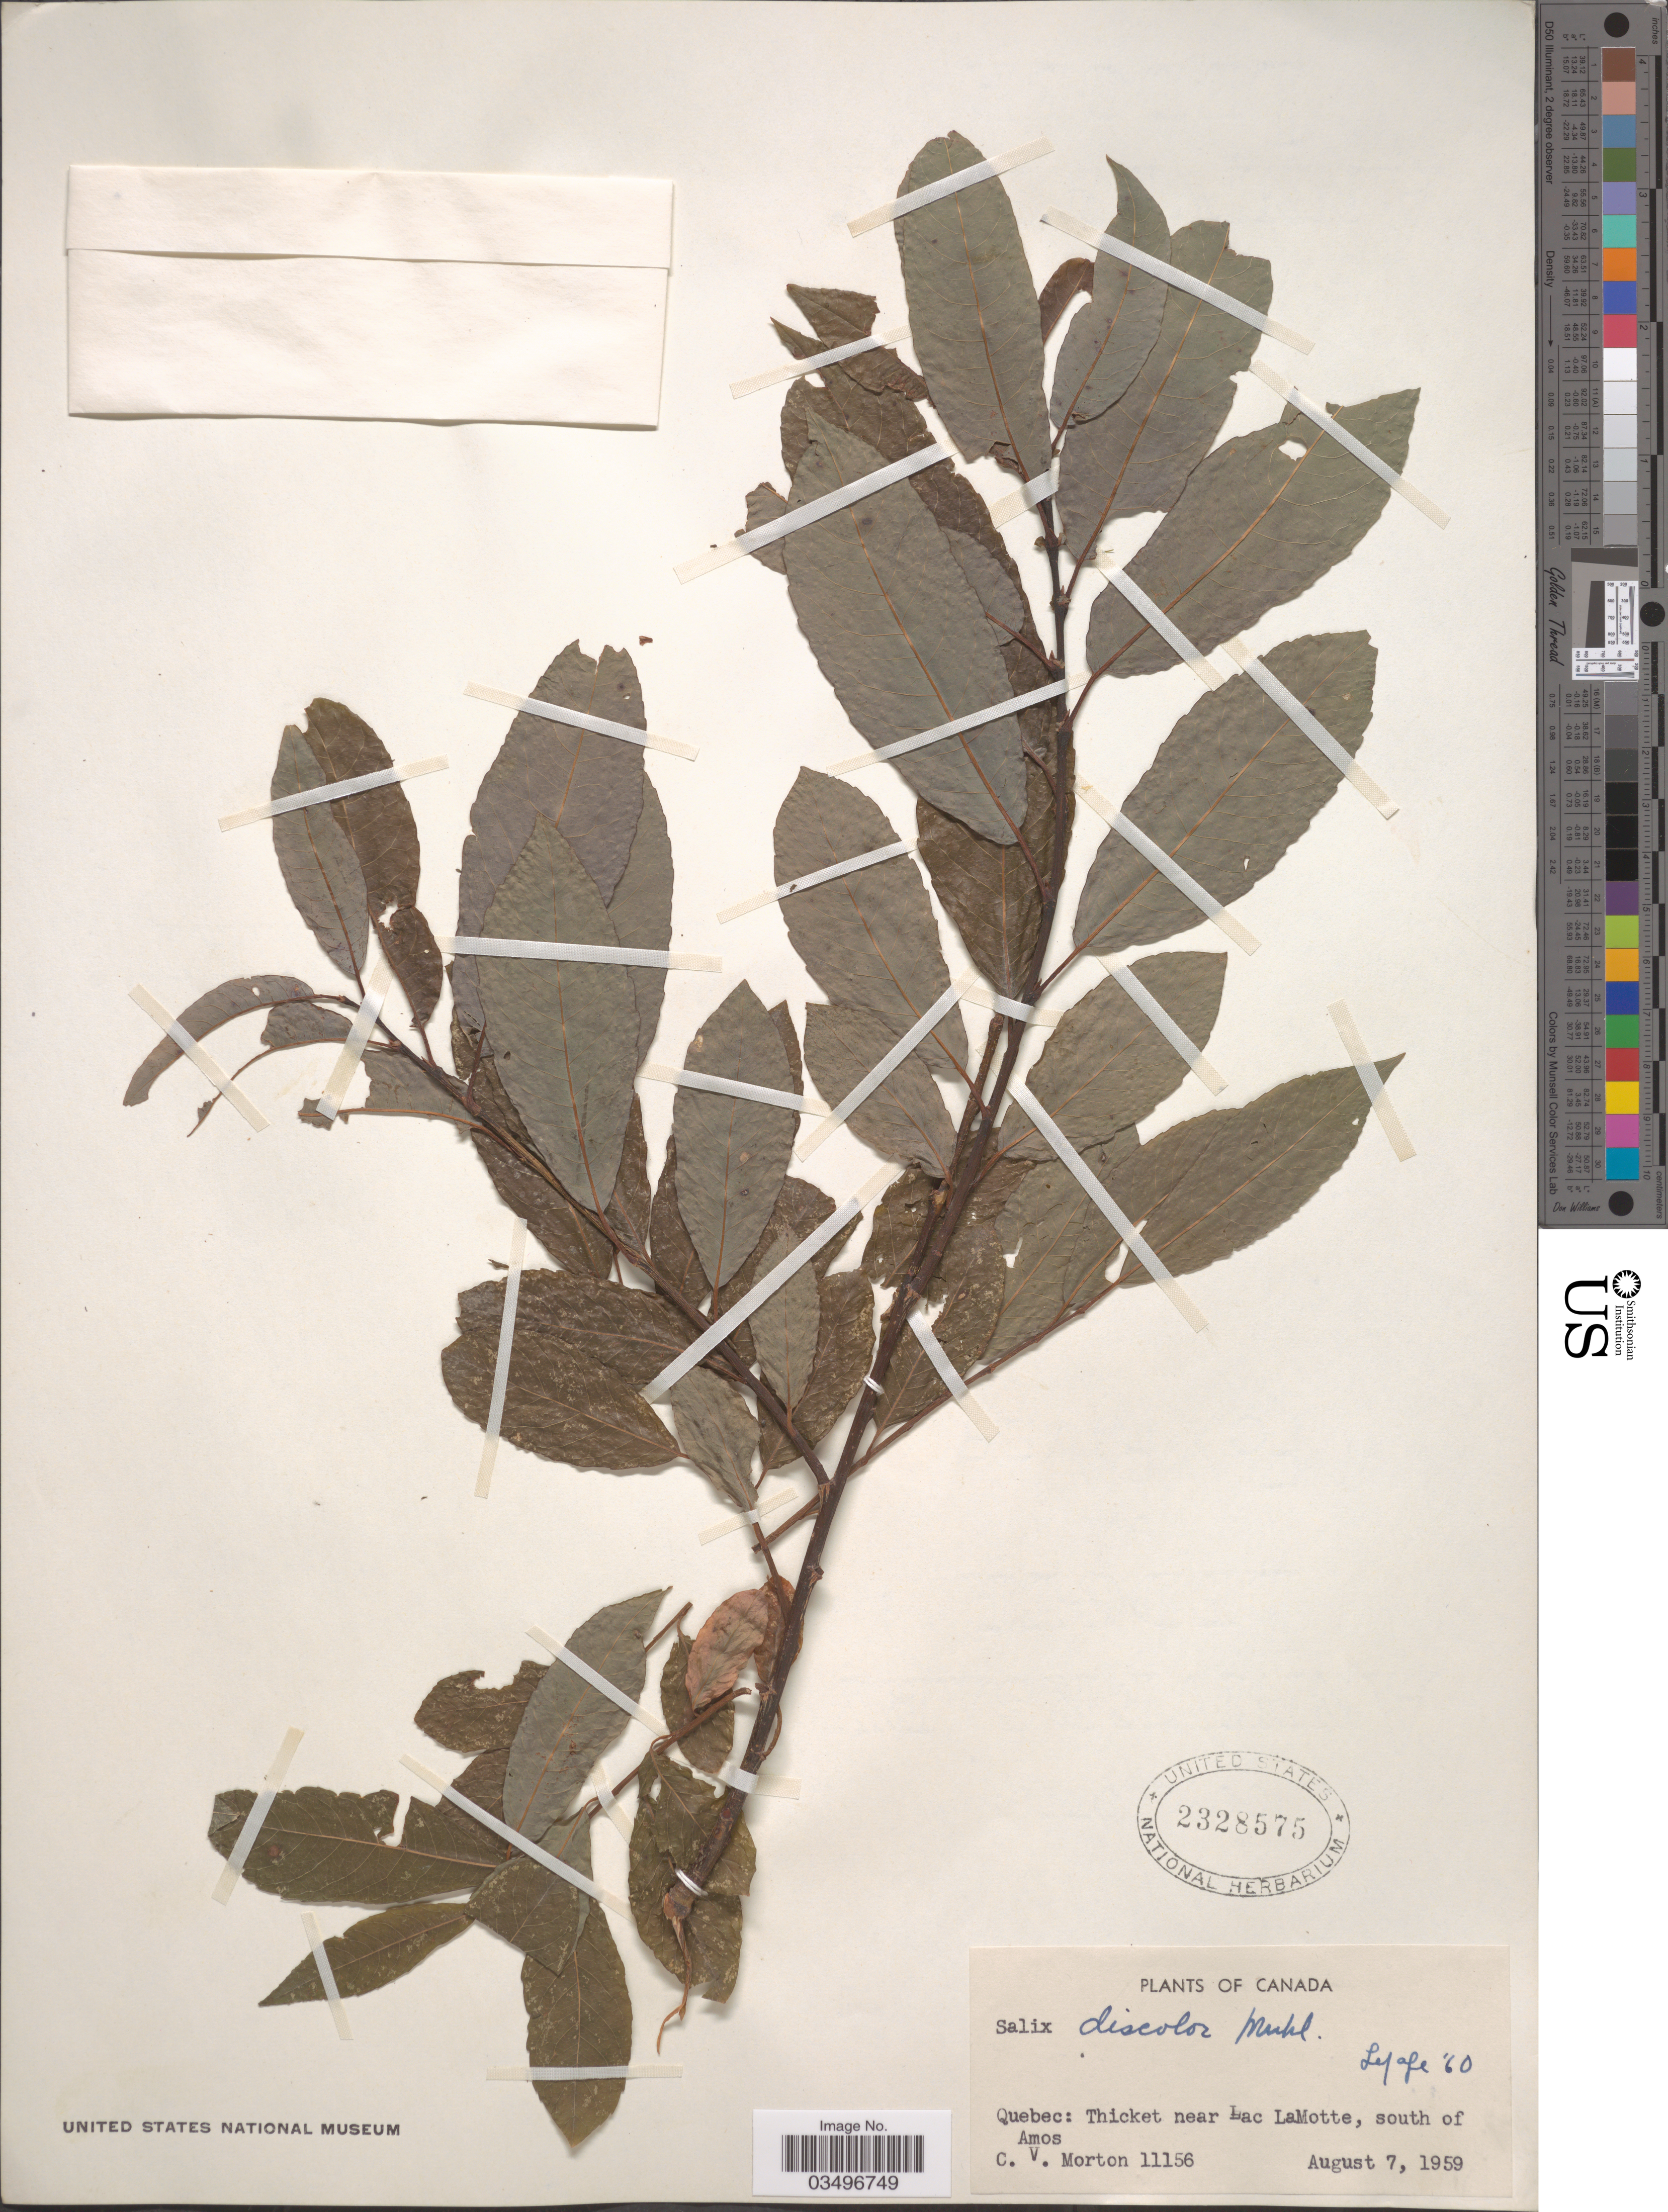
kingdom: Plantae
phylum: Tracheophyta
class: Magnoliopsida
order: Malpighiales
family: Salicaceae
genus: Salix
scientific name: Salix discolor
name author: Muhl.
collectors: C. V. Morton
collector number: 11156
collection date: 1959-08-07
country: Canada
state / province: Quebec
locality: Thicket near Lac LaMotte, south of Amos.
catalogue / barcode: US 2328575